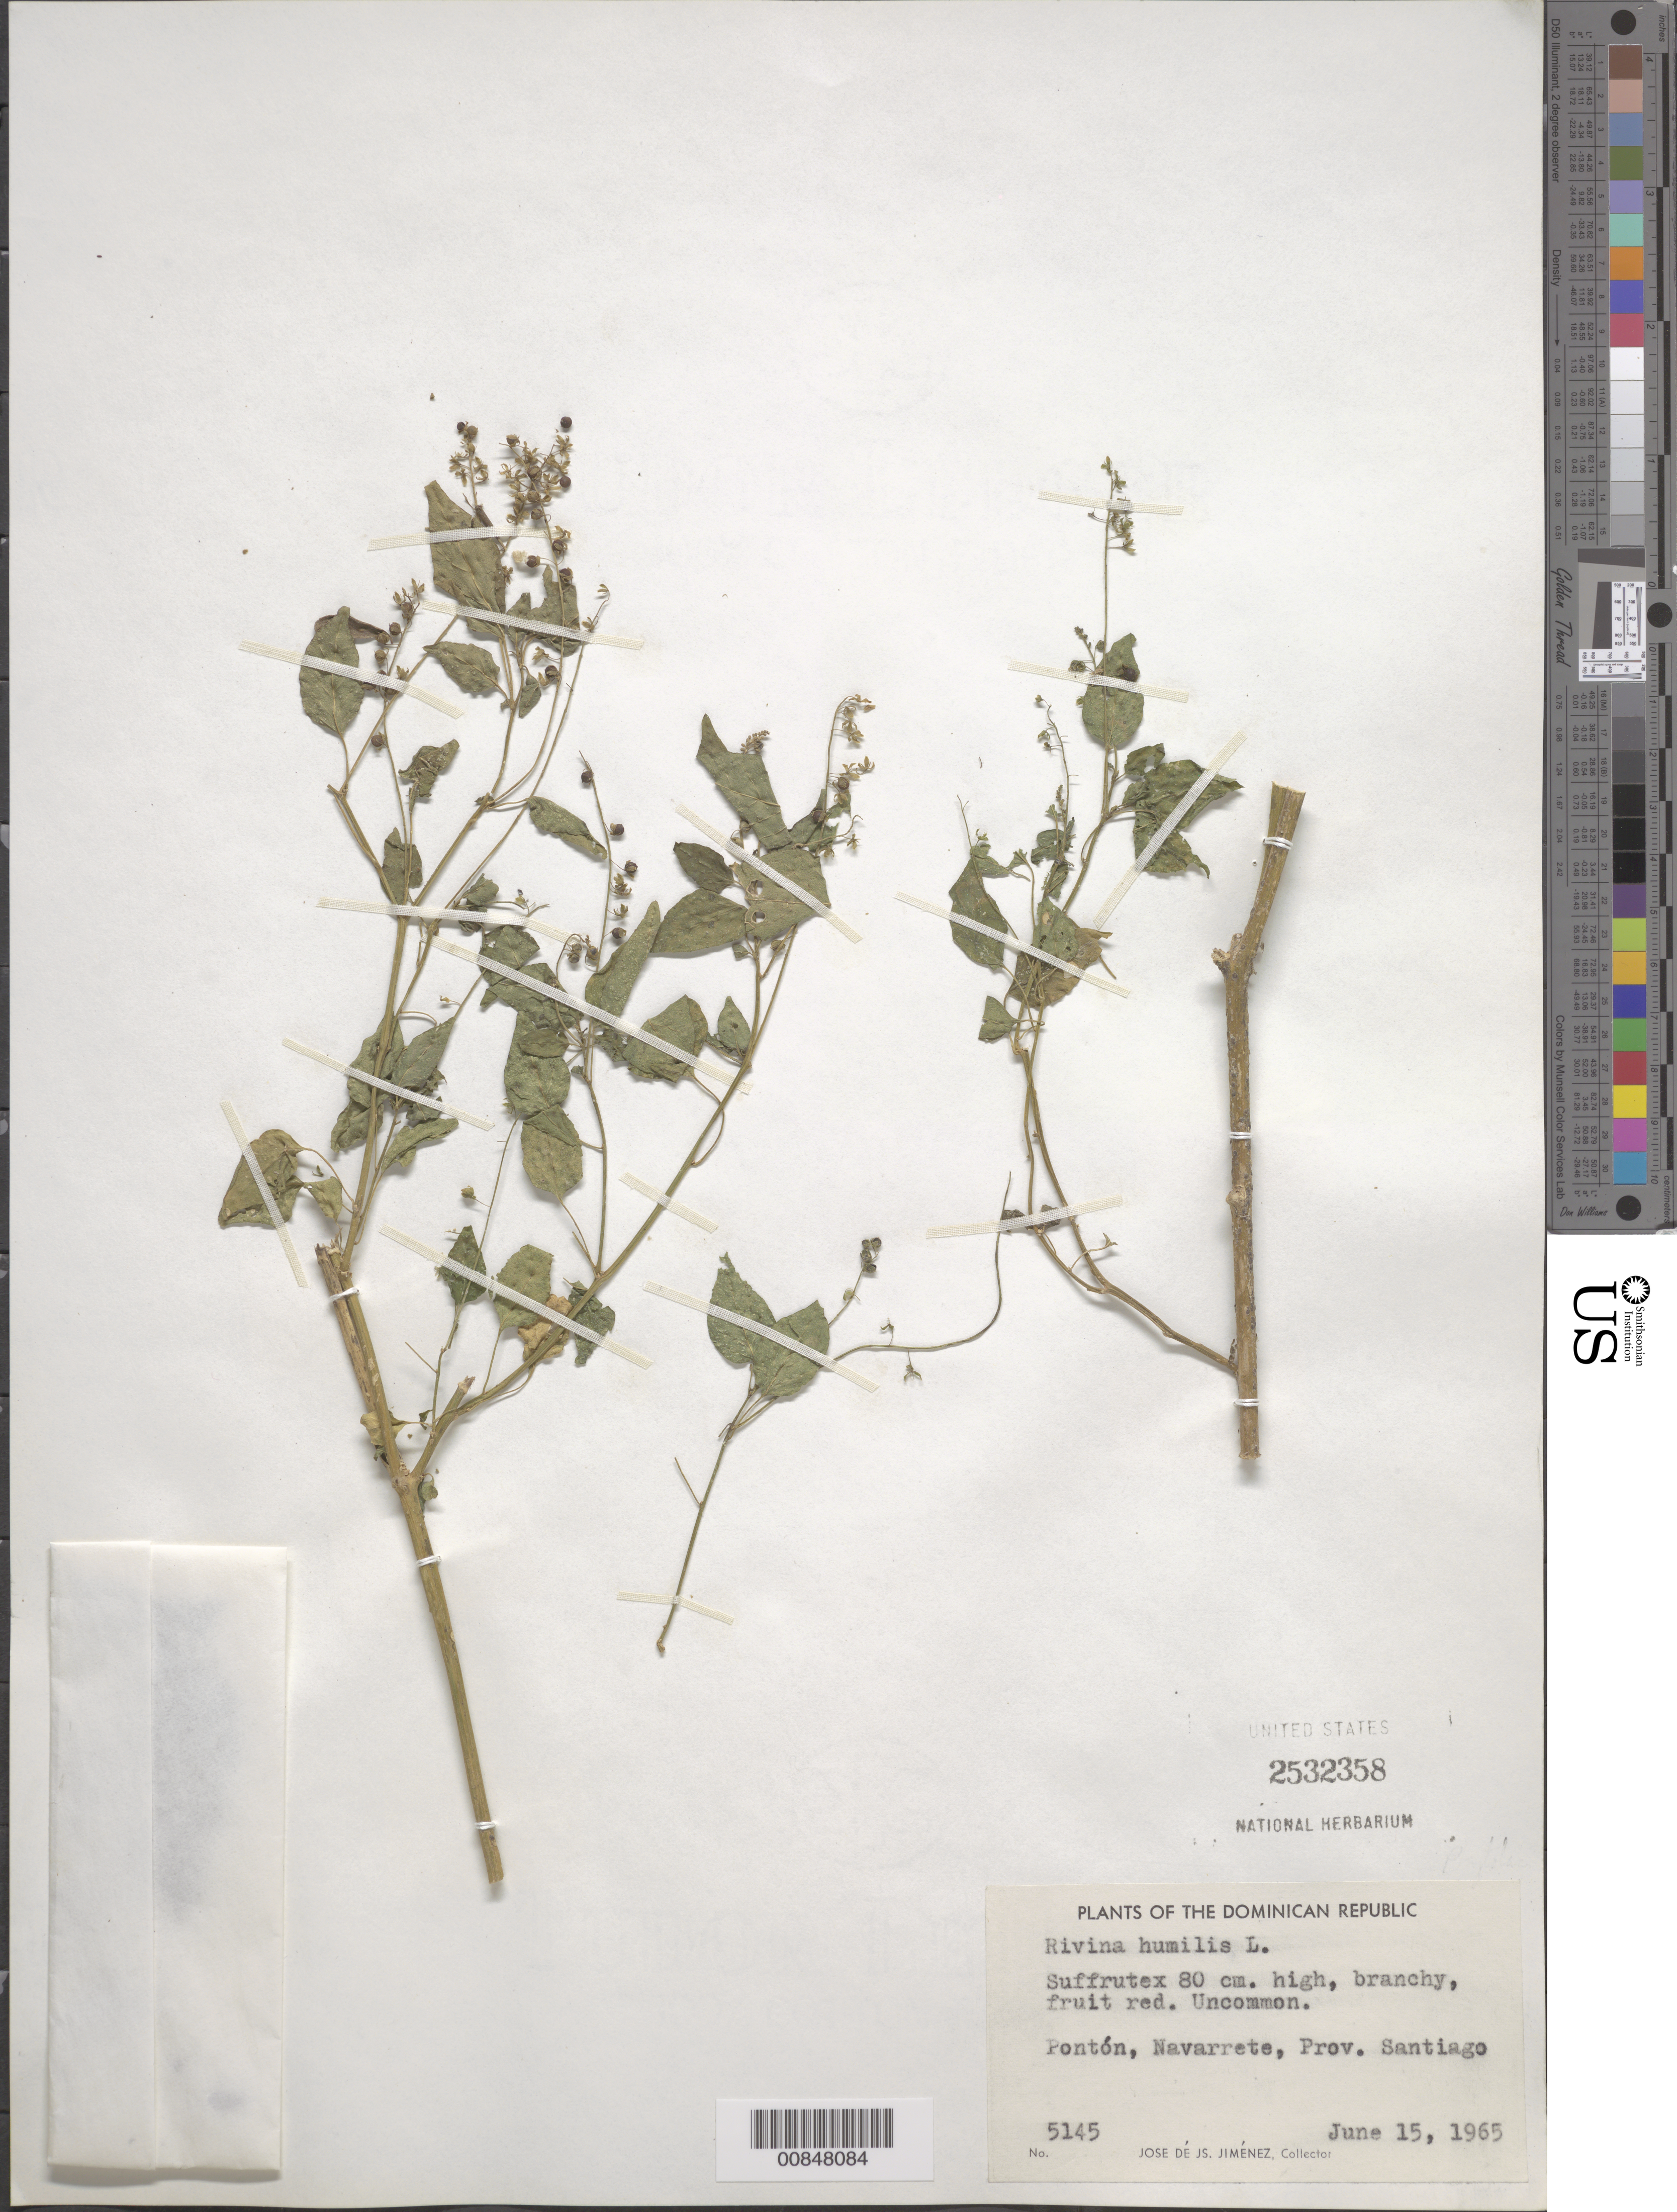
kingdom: Plantae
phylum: Tracheophyta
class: Magnoliopsida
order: Caryophyllales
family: Phytolaccaceae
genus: Rivina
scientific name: Rivina humilis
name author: L.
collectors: J. J. Jiménez Almonte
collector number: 5145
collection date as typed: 15 Jun 1965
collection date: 1965-06-15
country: Dominican Republic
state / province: Santiago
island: Hispaniola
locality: Pontón, Navarrete.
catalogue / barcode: US 2532358